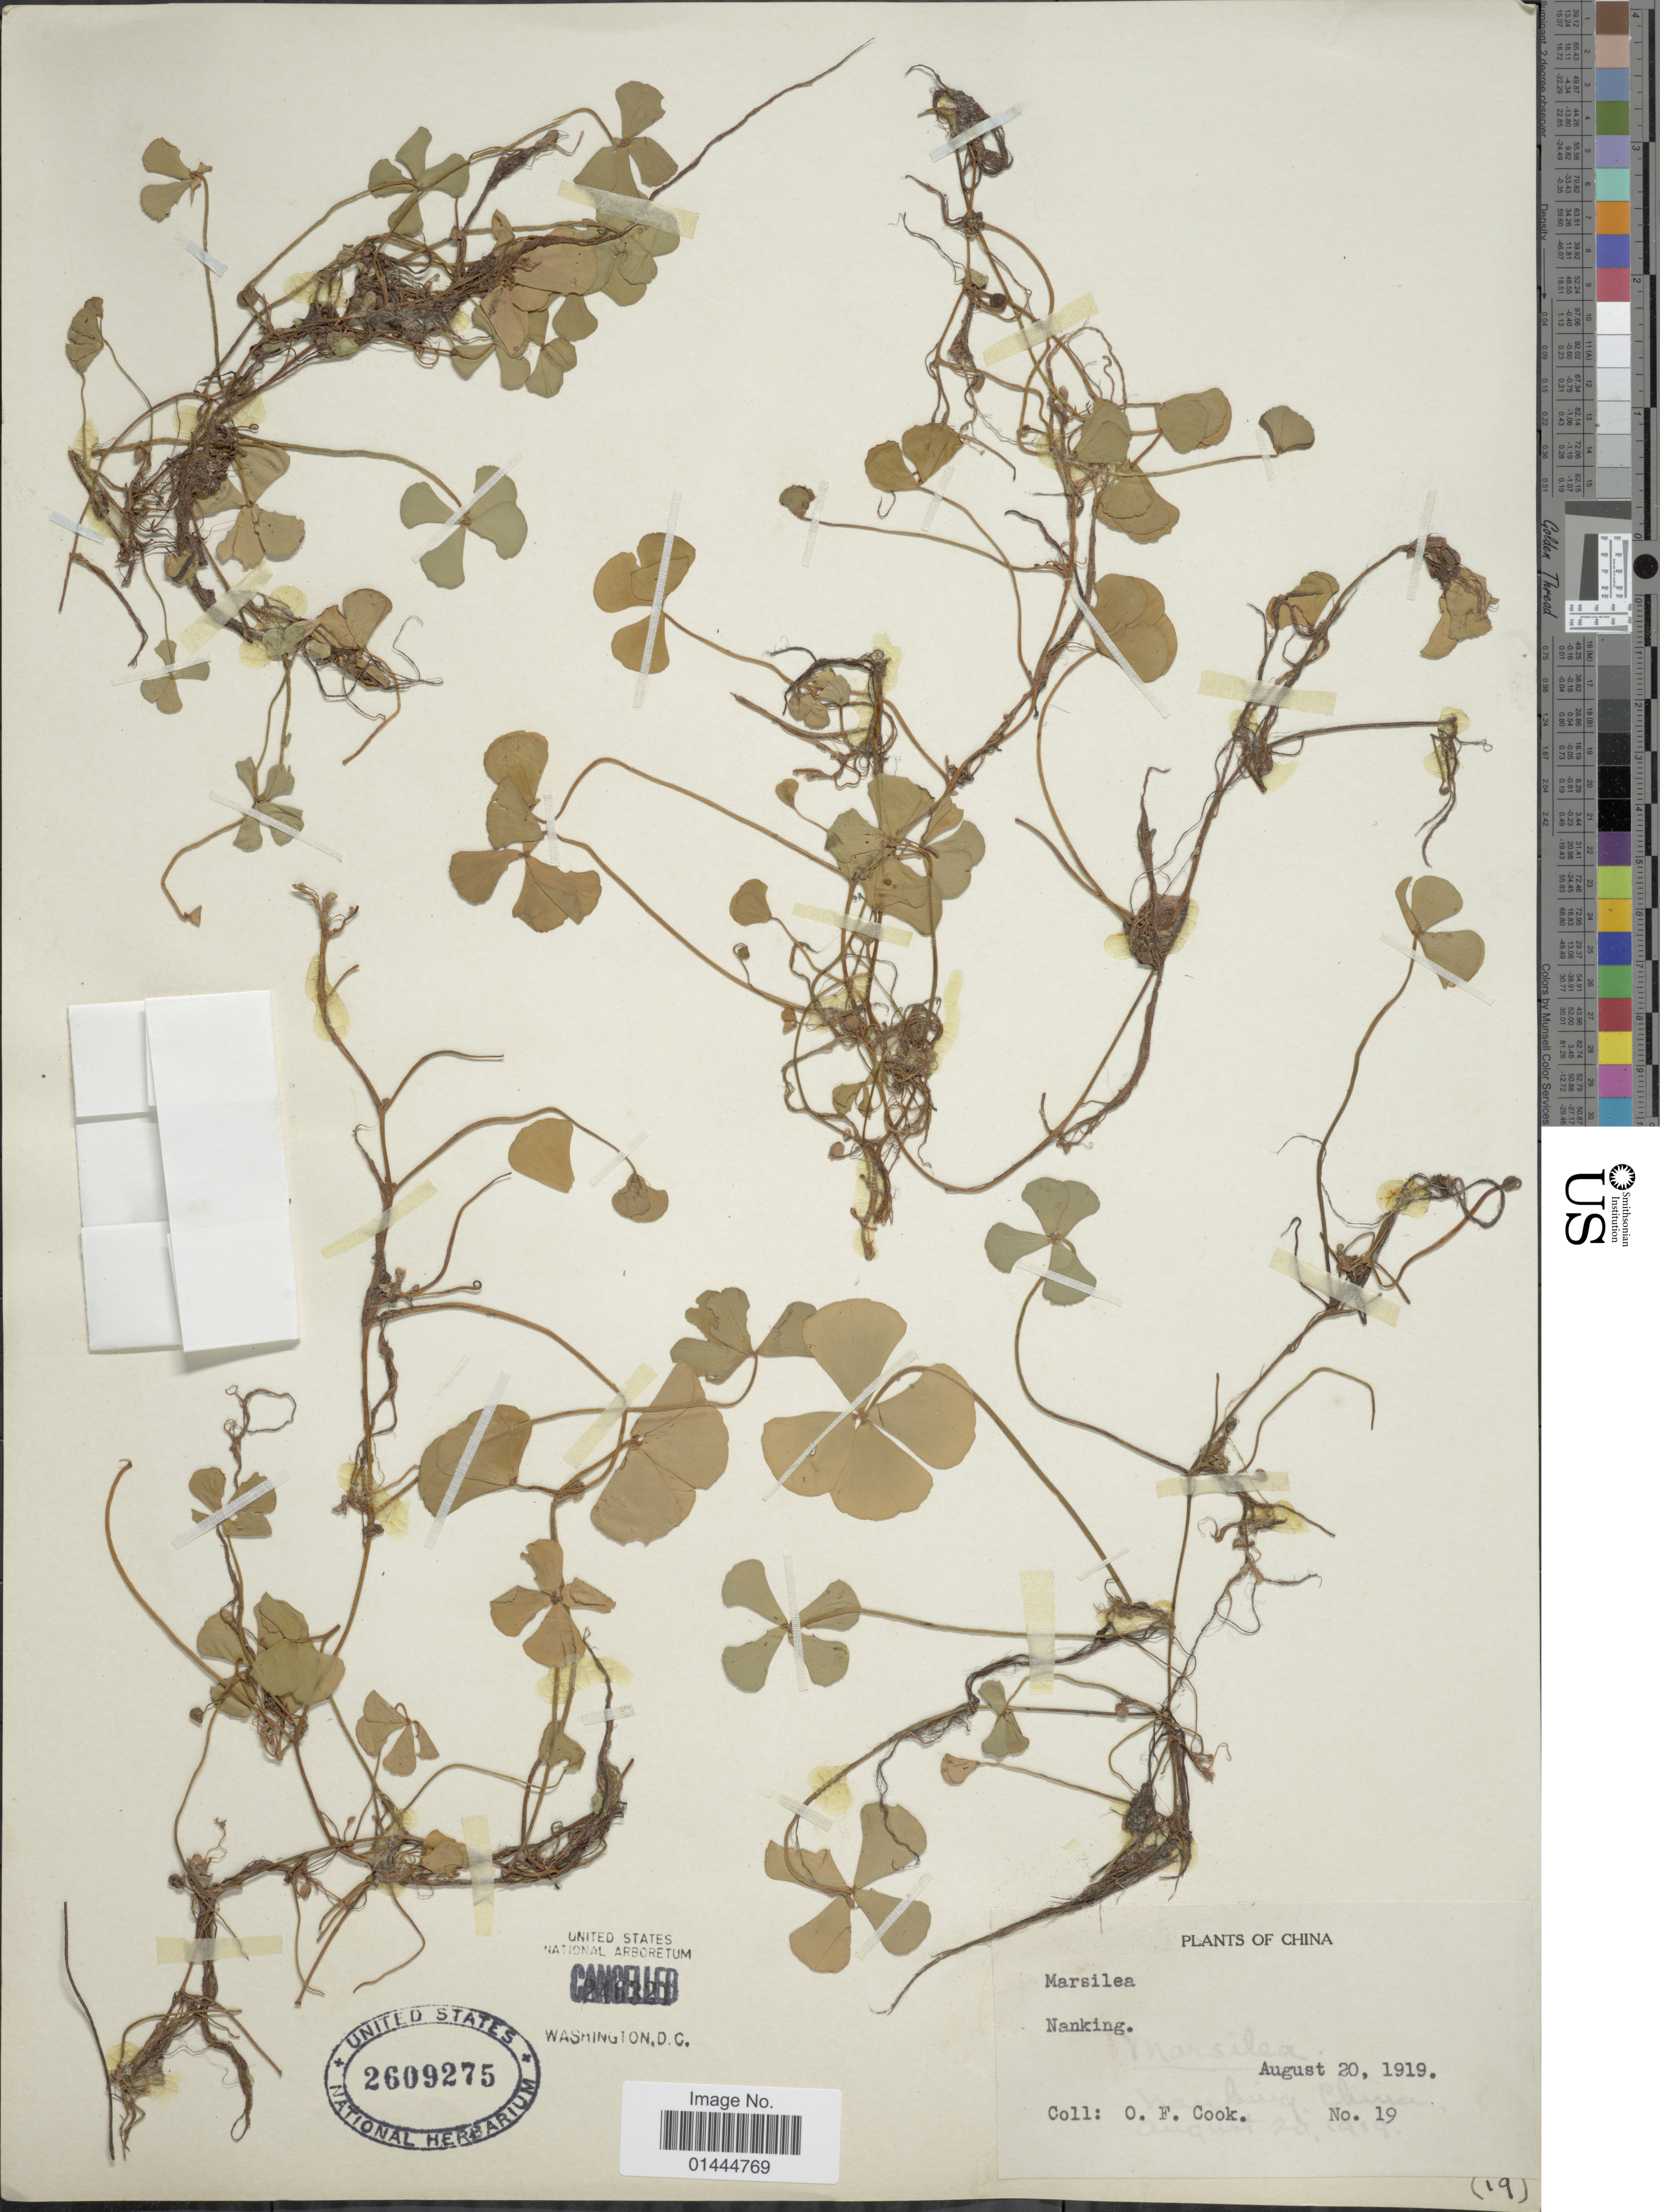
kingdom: Plantae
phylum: Tracheophyta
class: Polypodiopsida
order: Salviniales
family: Marsileaceae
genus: Marsilea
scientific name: Marsilea sp.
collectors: O. F. Cook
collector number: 19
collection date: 1919-08-20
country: China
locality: Nanking.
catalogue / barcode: US 2609275